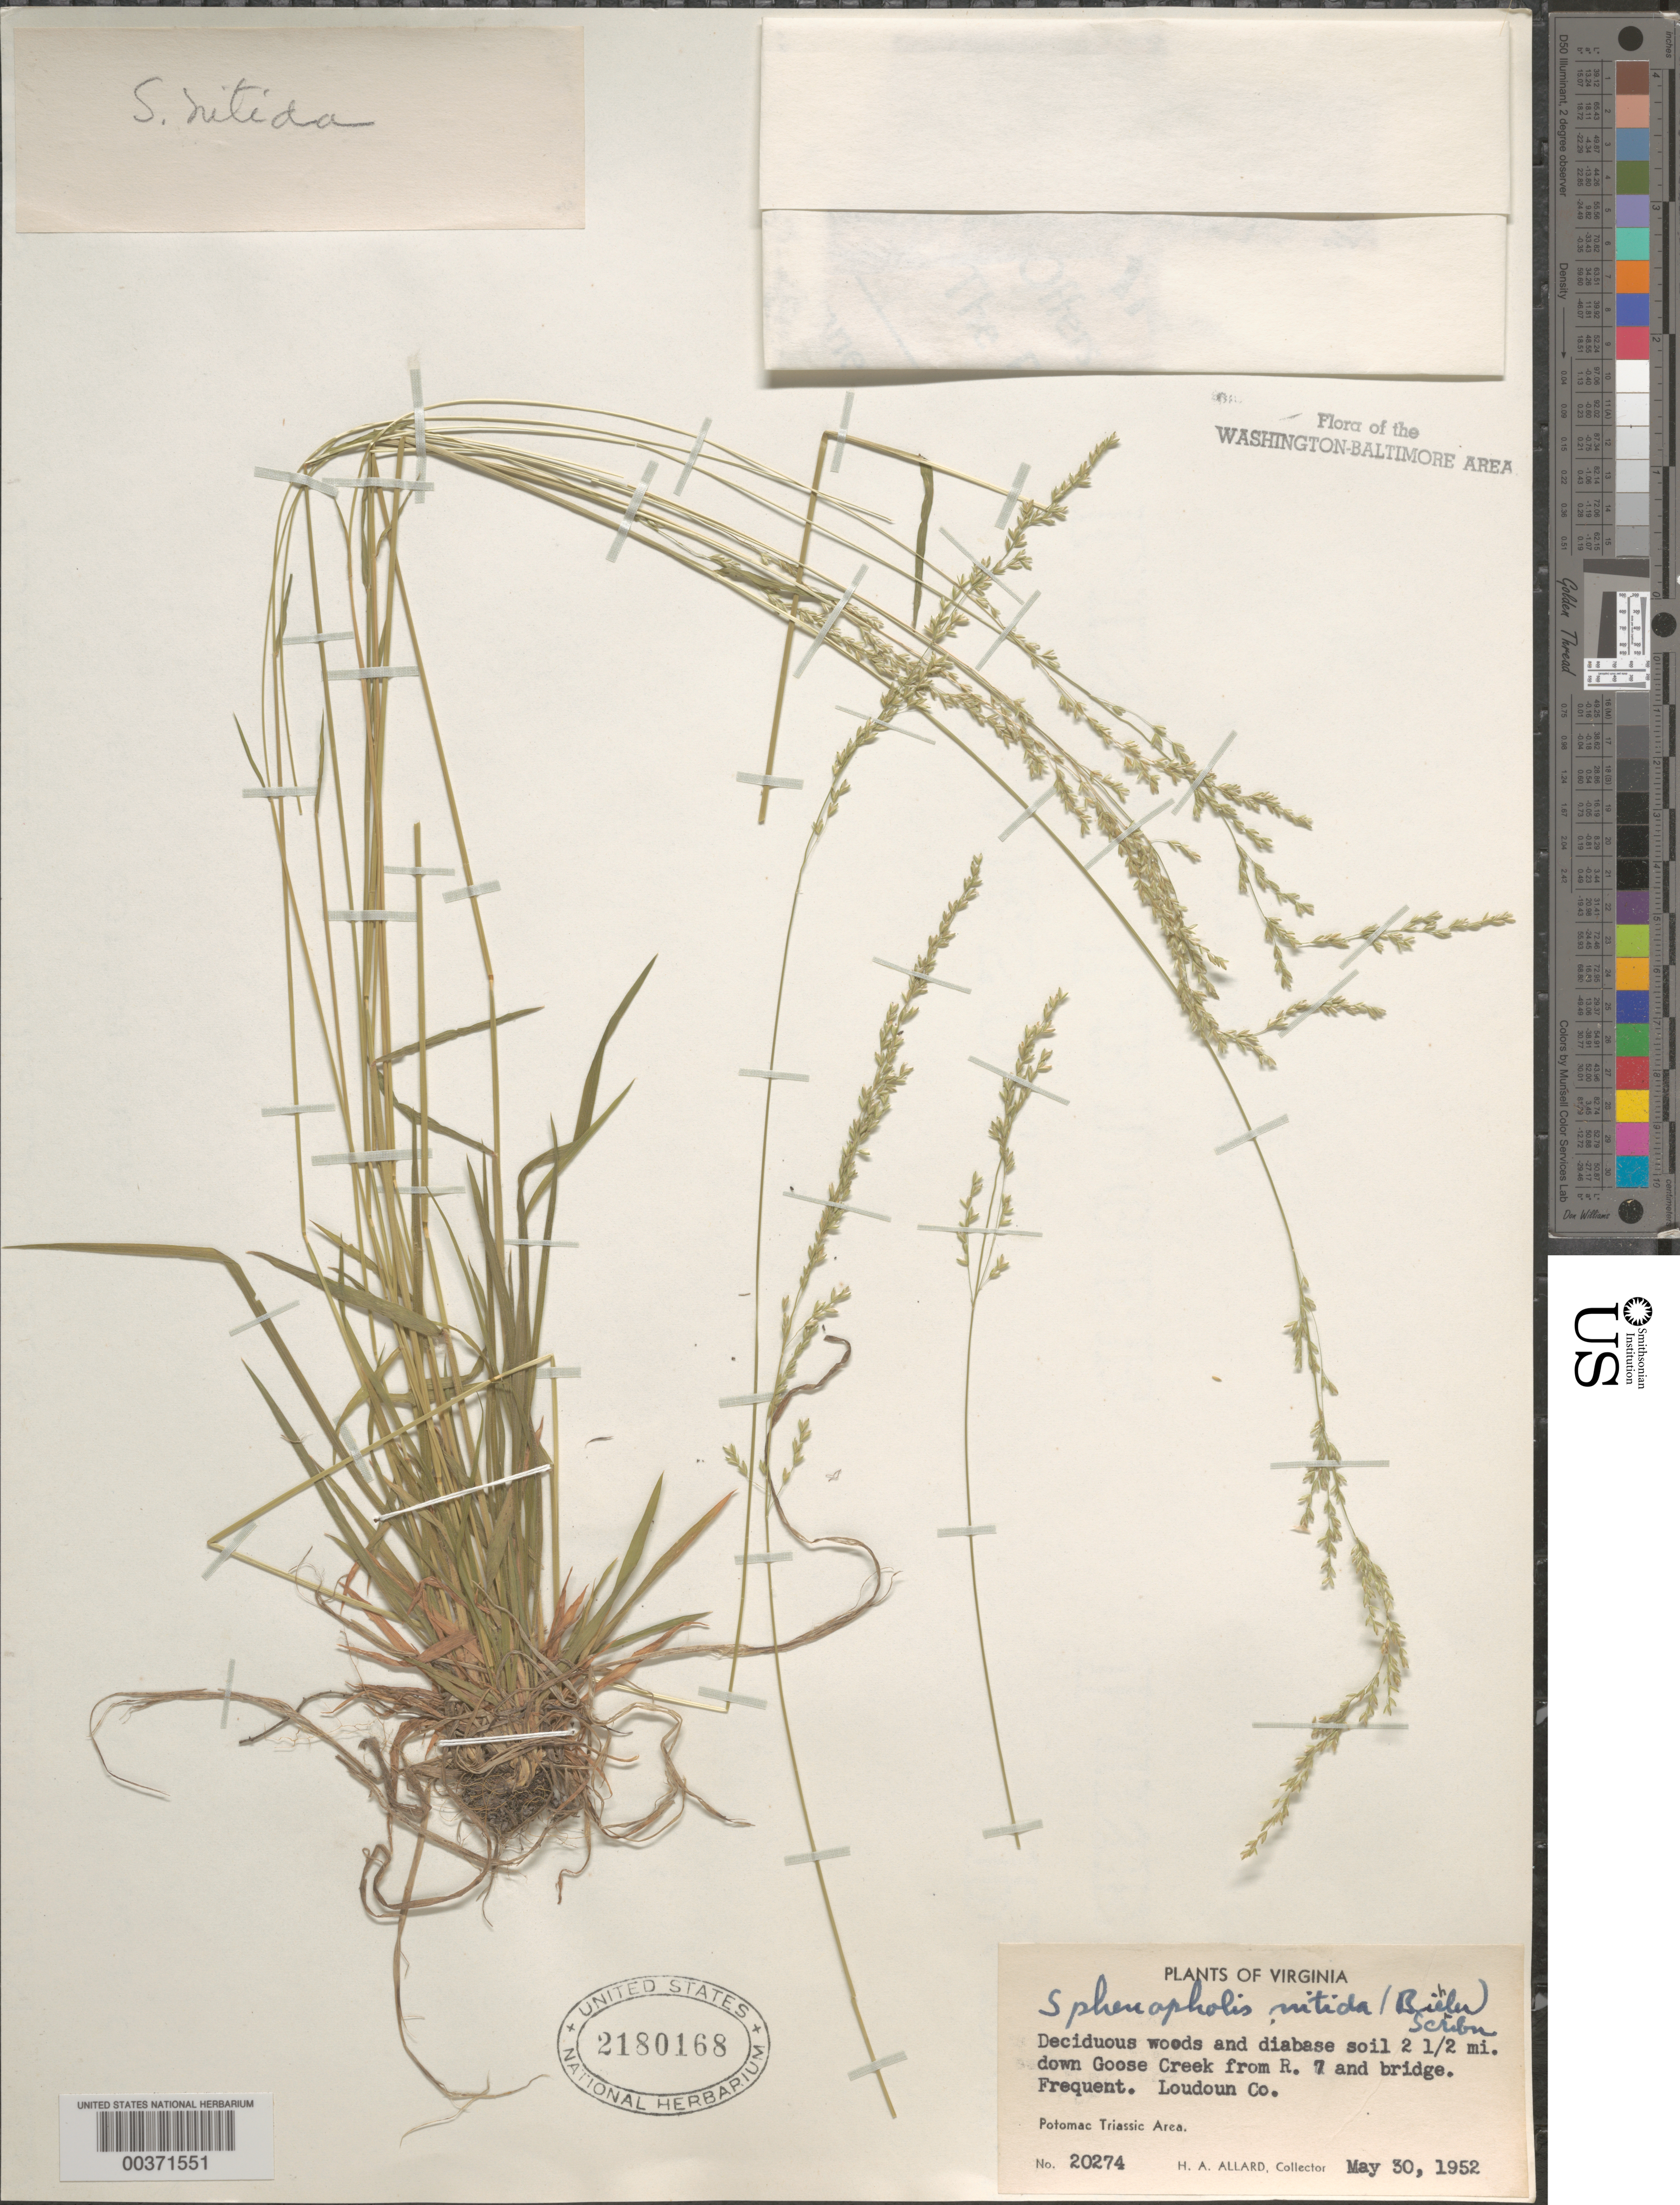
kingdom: Plantae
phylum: Tracheophyta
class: Liliopsida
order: Poales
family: Poaceae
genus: Sphenopholis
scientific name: Sphenopholis nitida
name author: (Biehler) Scribn.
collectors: H. A. Allard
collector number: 20274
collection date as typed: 30 May 1952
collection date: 1952-05-30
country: United States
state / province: Virginia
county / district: Loudoun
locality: Downstream from Route 7 on Goose Creek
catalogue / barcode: US 2180168